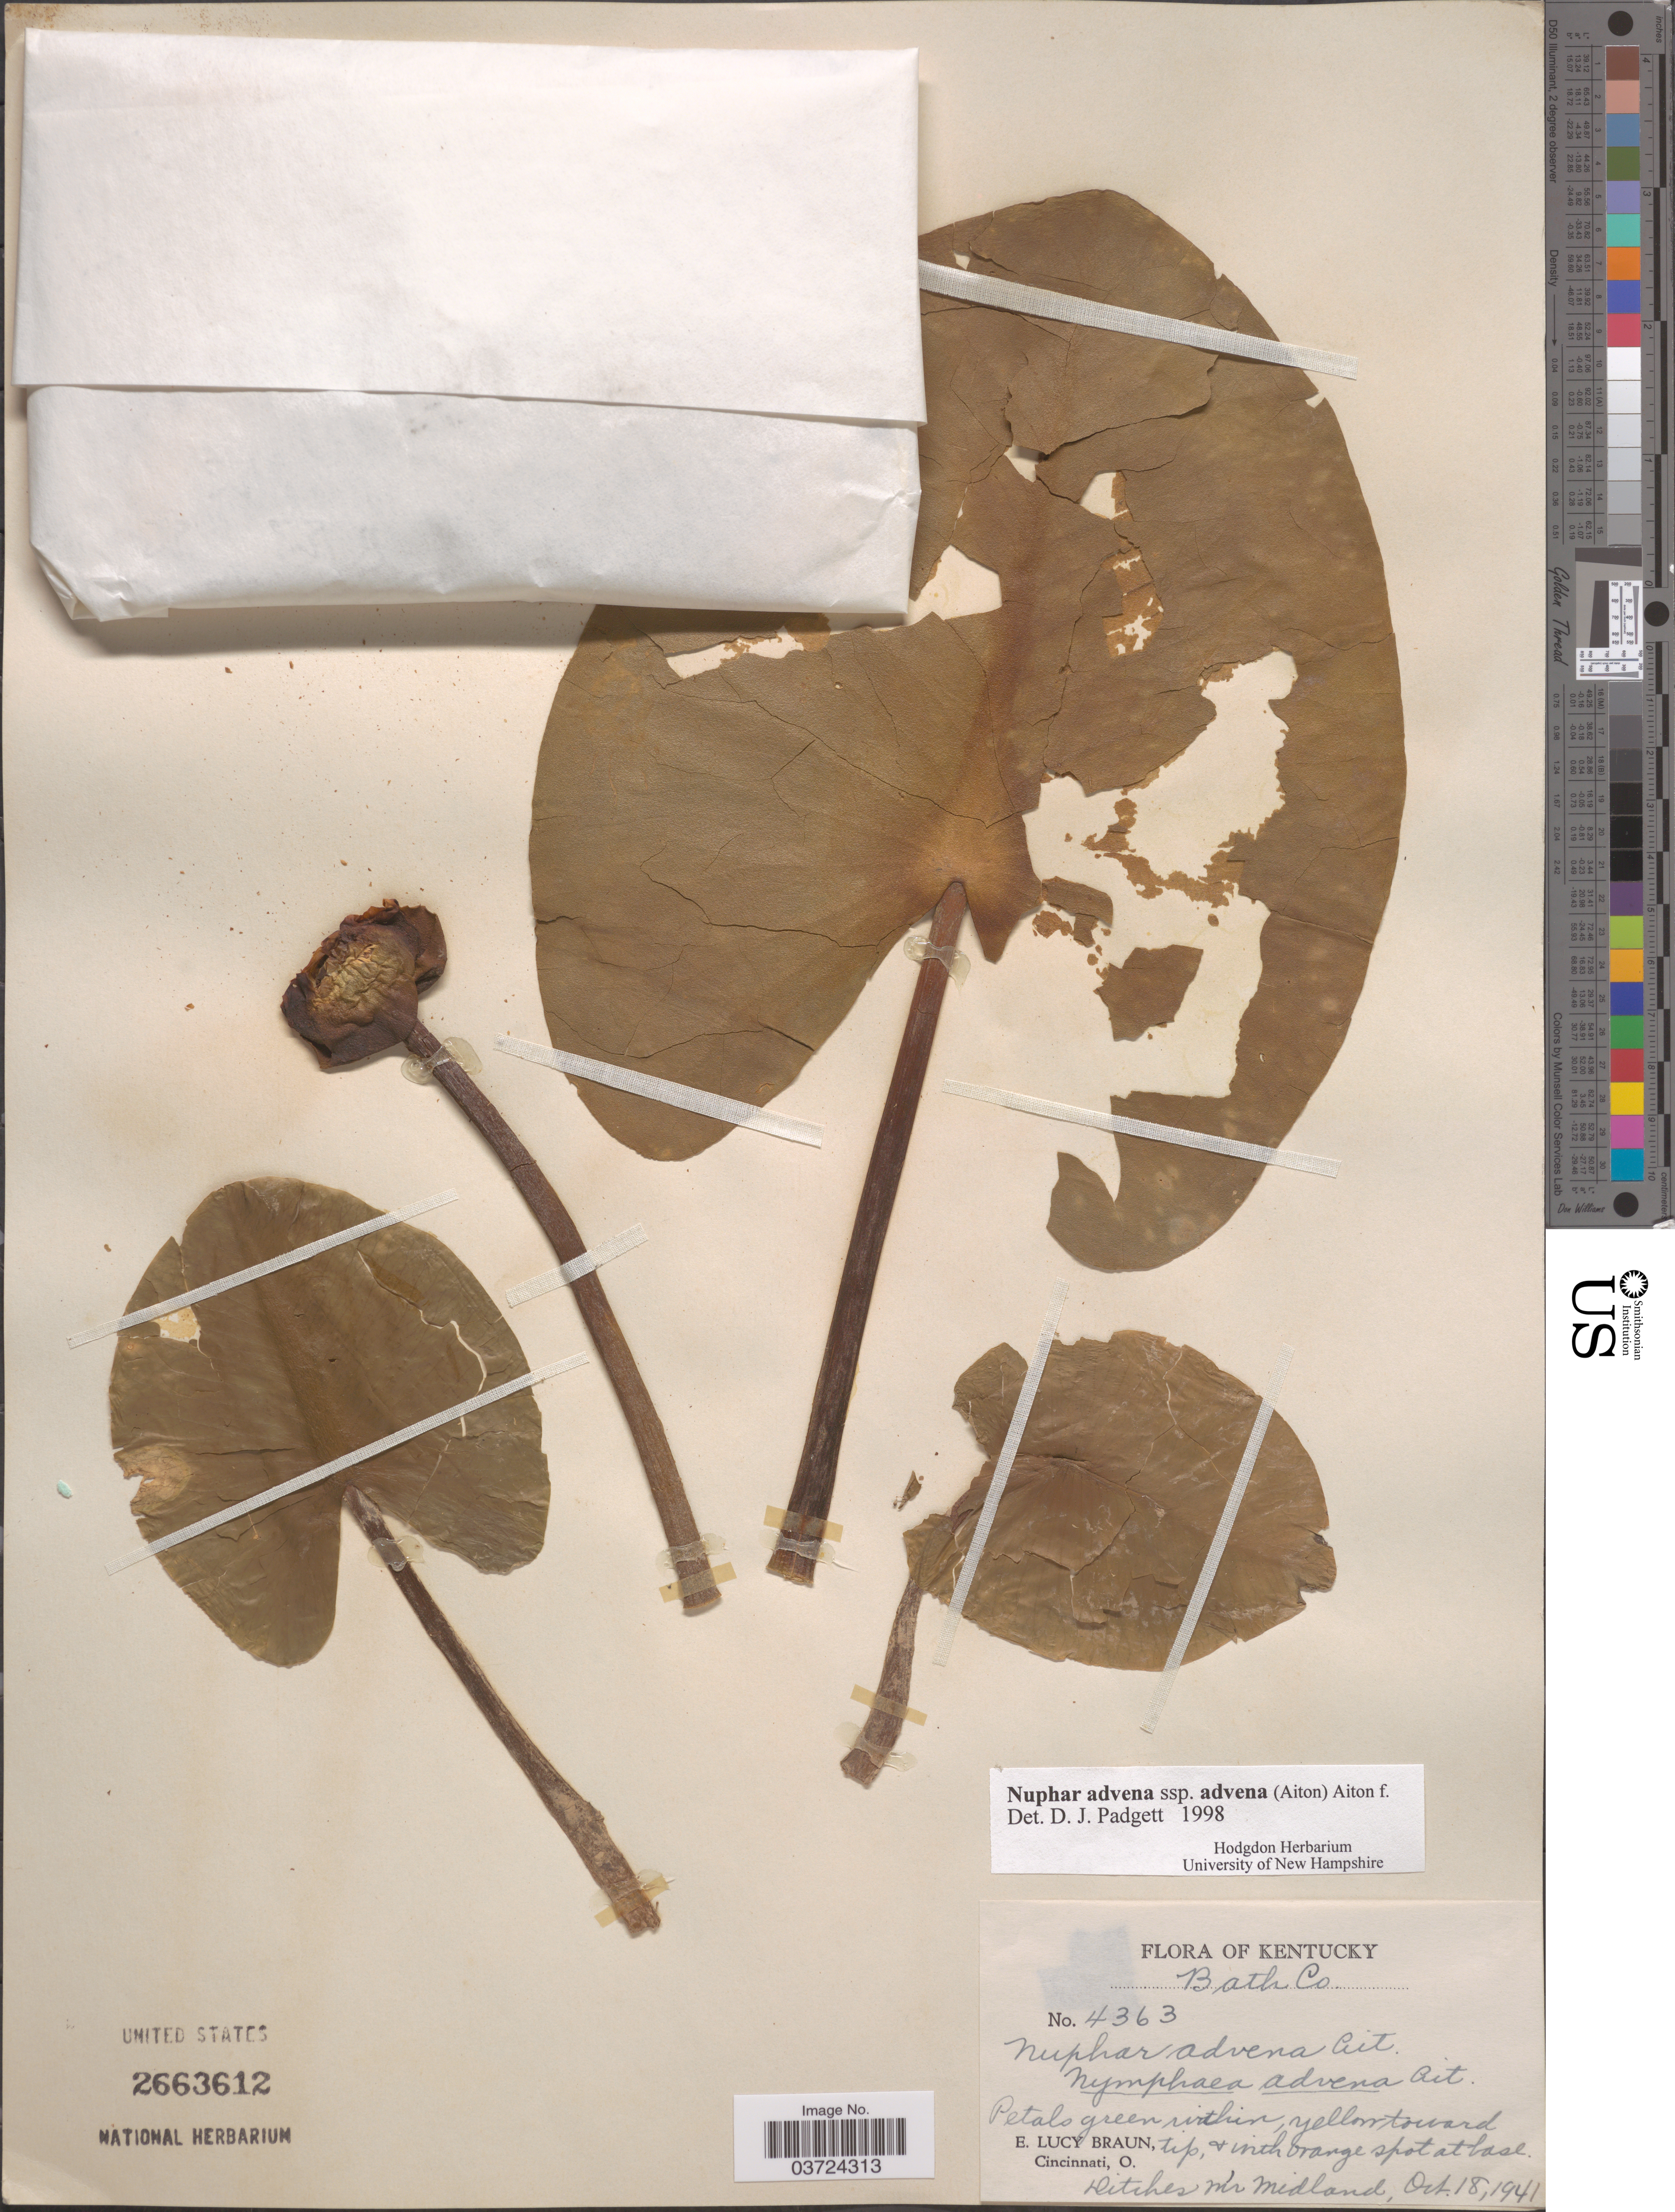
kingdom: Plantae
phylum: Tracheophyta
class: Magnoliopsida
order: Nymphaeales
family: Nymphaeaceae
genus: Nuphar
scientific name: Nuphar advena subsp. advena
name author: (Aiton) W.T. Aiton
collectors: E. L. Braun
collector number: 4363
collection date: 1941-10-18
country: United States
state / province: Kentucky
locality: Bath Co. At base. N'r Midland.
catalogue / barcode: US 2663612